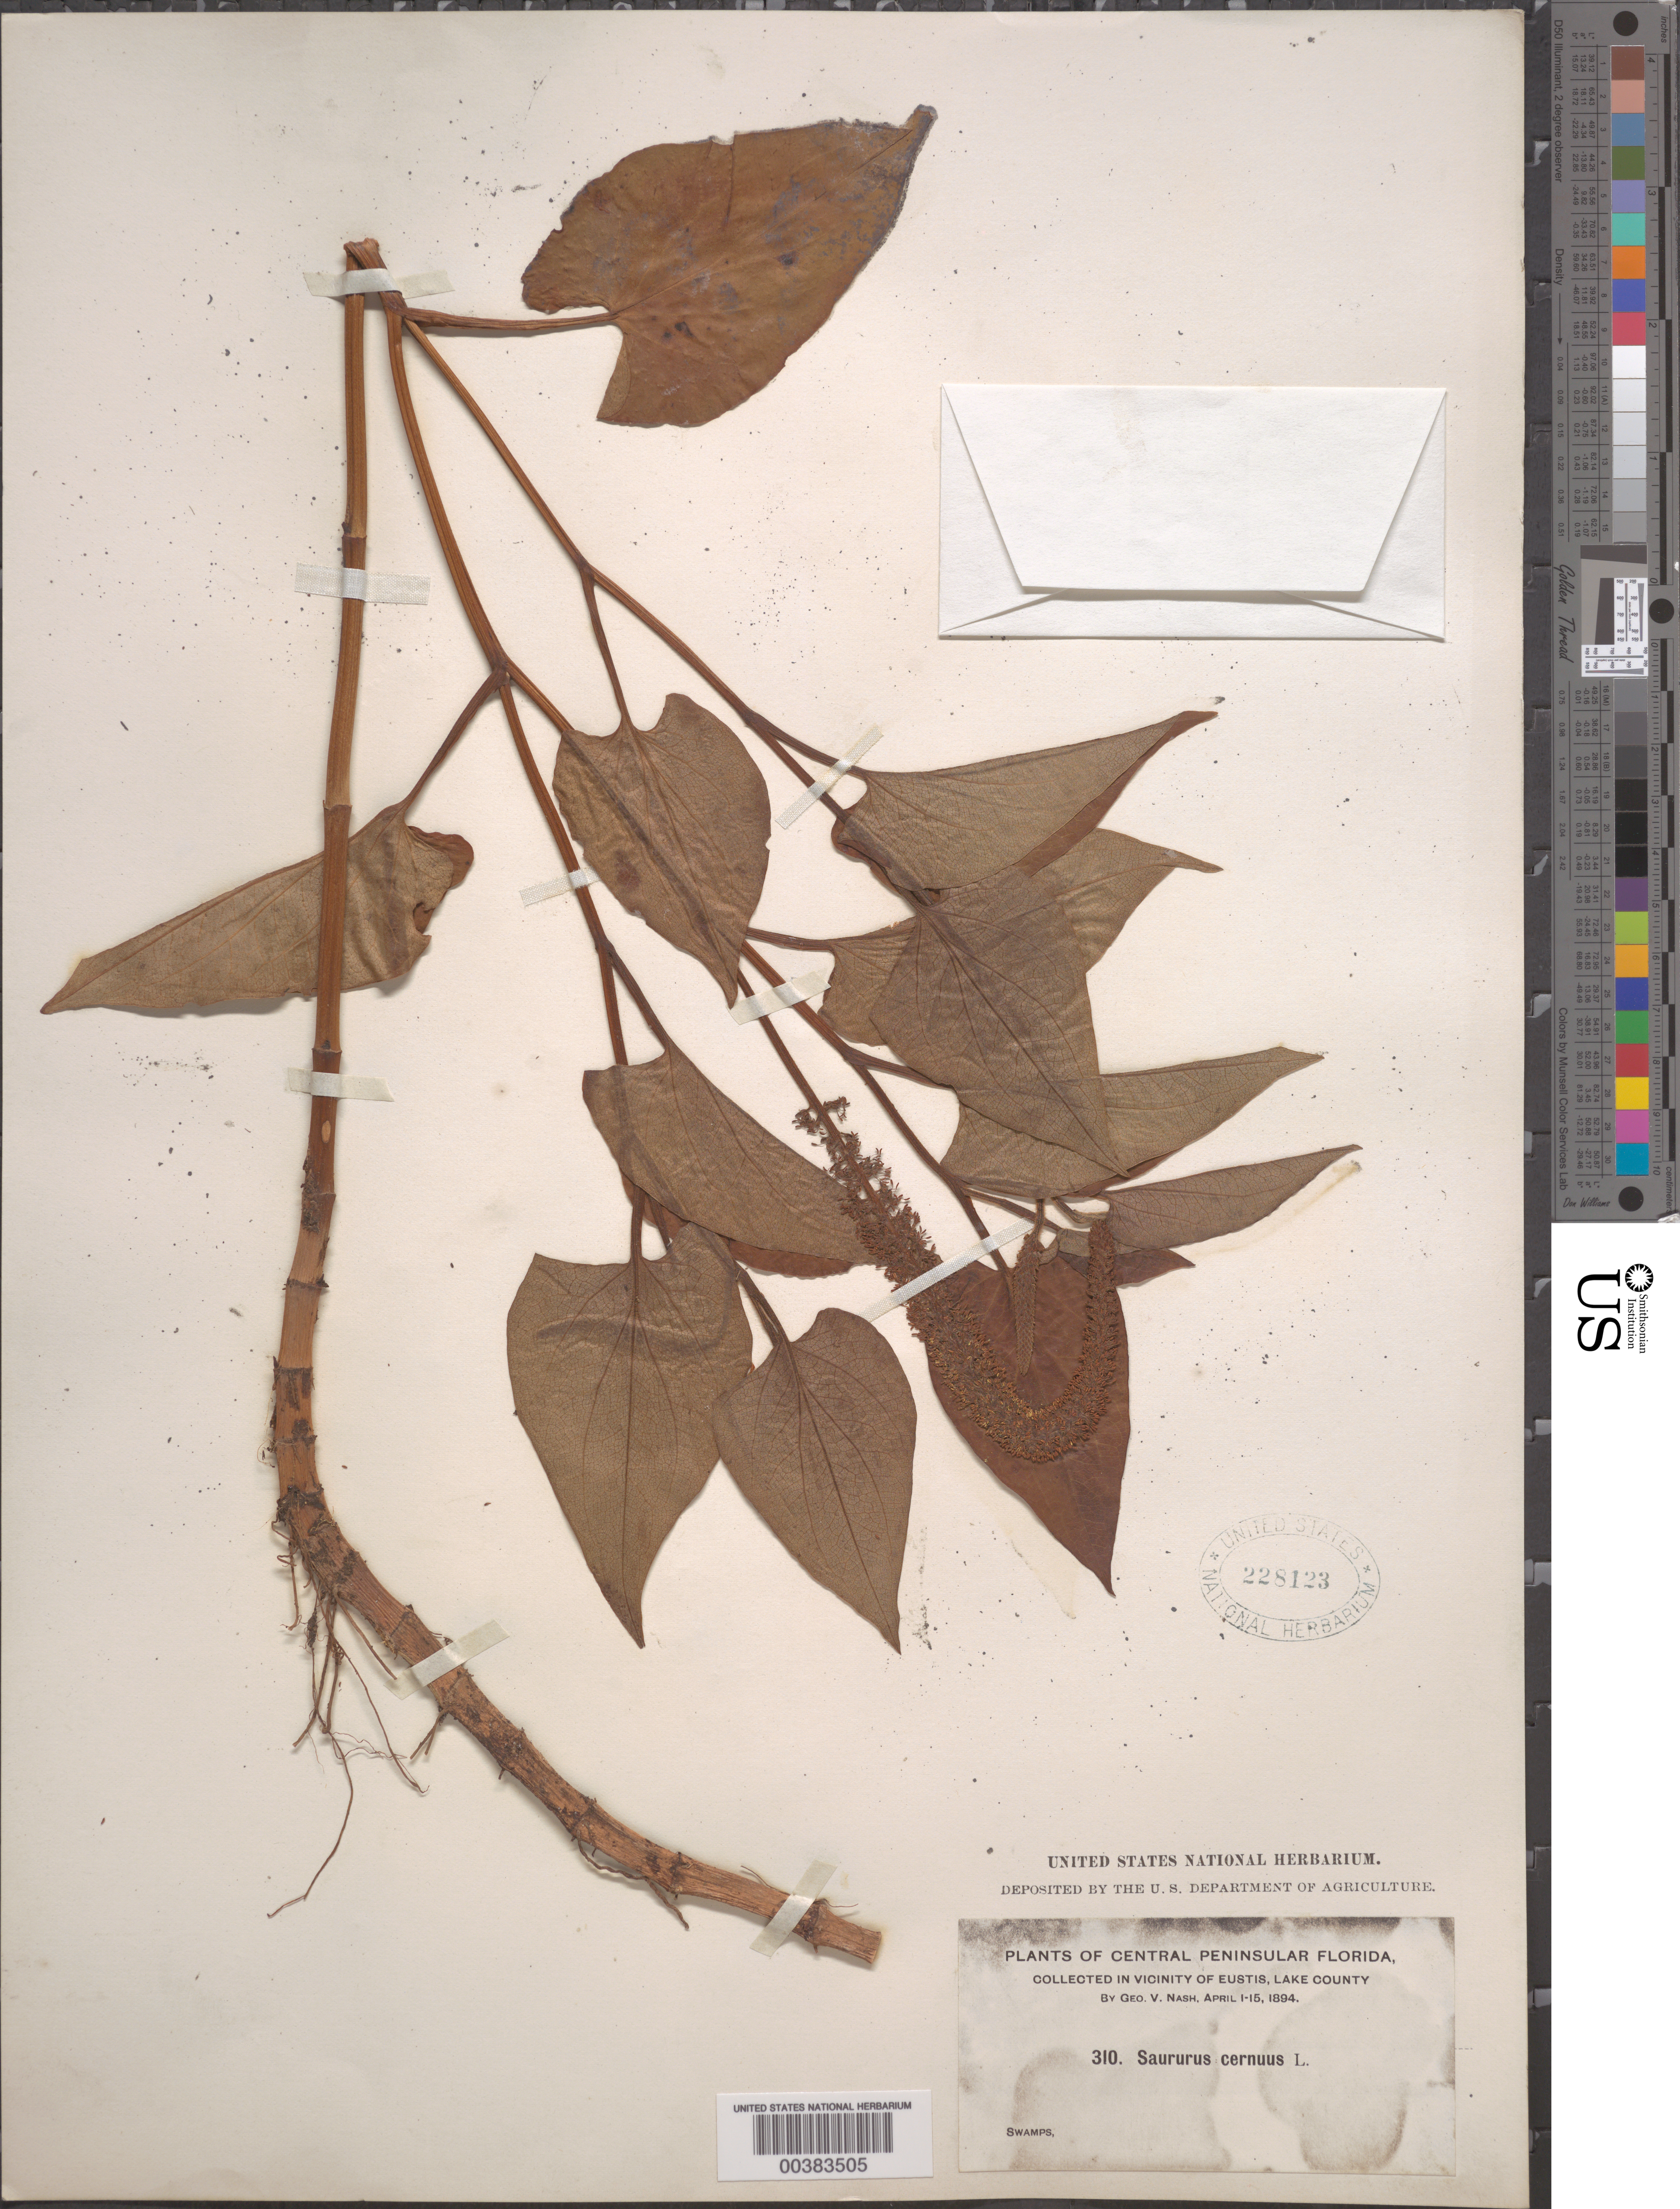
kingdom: Plantae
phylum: Tracheophyta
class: Magnoliopsida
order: Piperales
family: Saururaceae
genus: Saururus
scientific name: Saururus cernuus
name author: L.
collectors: G. V. Nash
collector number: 310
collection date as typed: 01 Apr 1915 to 15 Apr 1915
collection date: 1915-04-01/1915-04-15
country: United States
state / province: Florida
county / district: Lake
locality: Eustis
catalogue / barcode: US 228123